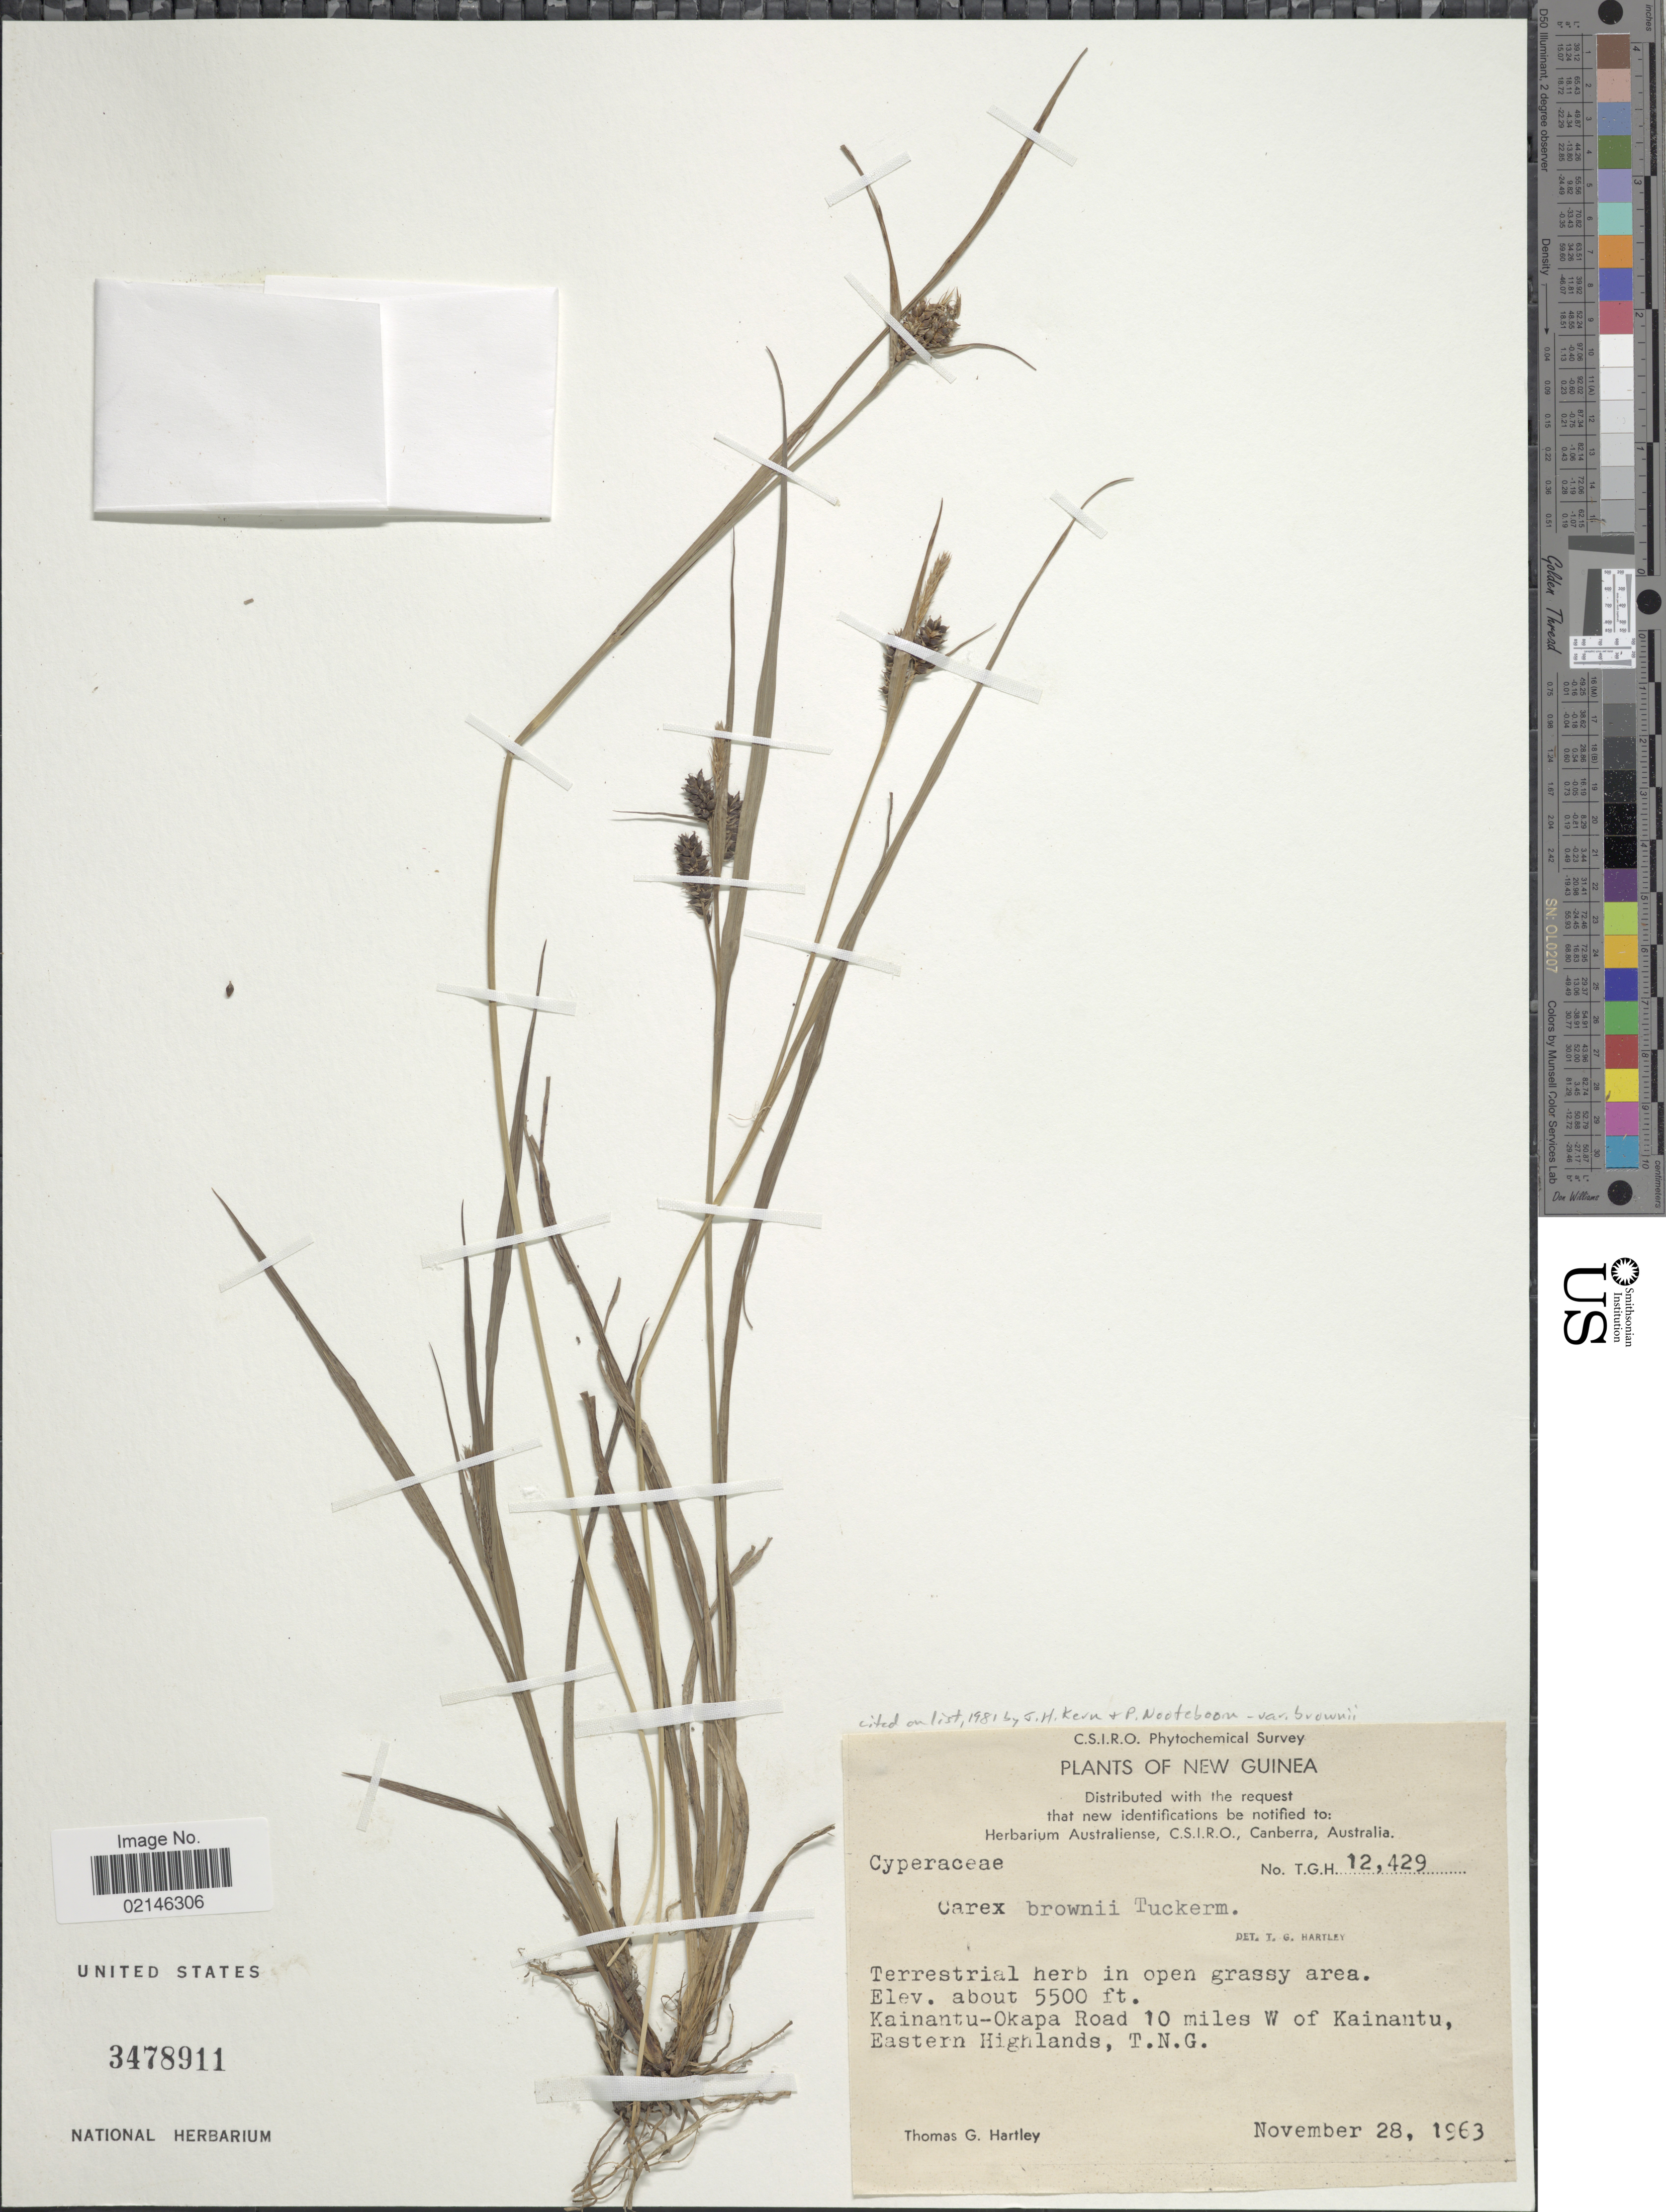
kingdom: Plantae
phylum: Tracheophyta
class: Liliopsida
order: Poales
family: Cyperaceae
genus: Carex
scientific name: Carex brownii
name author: Tuck.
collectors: T. G. Hartley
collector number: T.G.H. 12429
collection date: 1963-11-28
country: Papua New Guinea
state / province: Morobe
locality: New Guinea. Kainantu-Okapa Road 10 miles W of Kainantu, Eastern Highlands, T.N.G.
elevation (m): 1676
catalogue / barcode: US 3478911